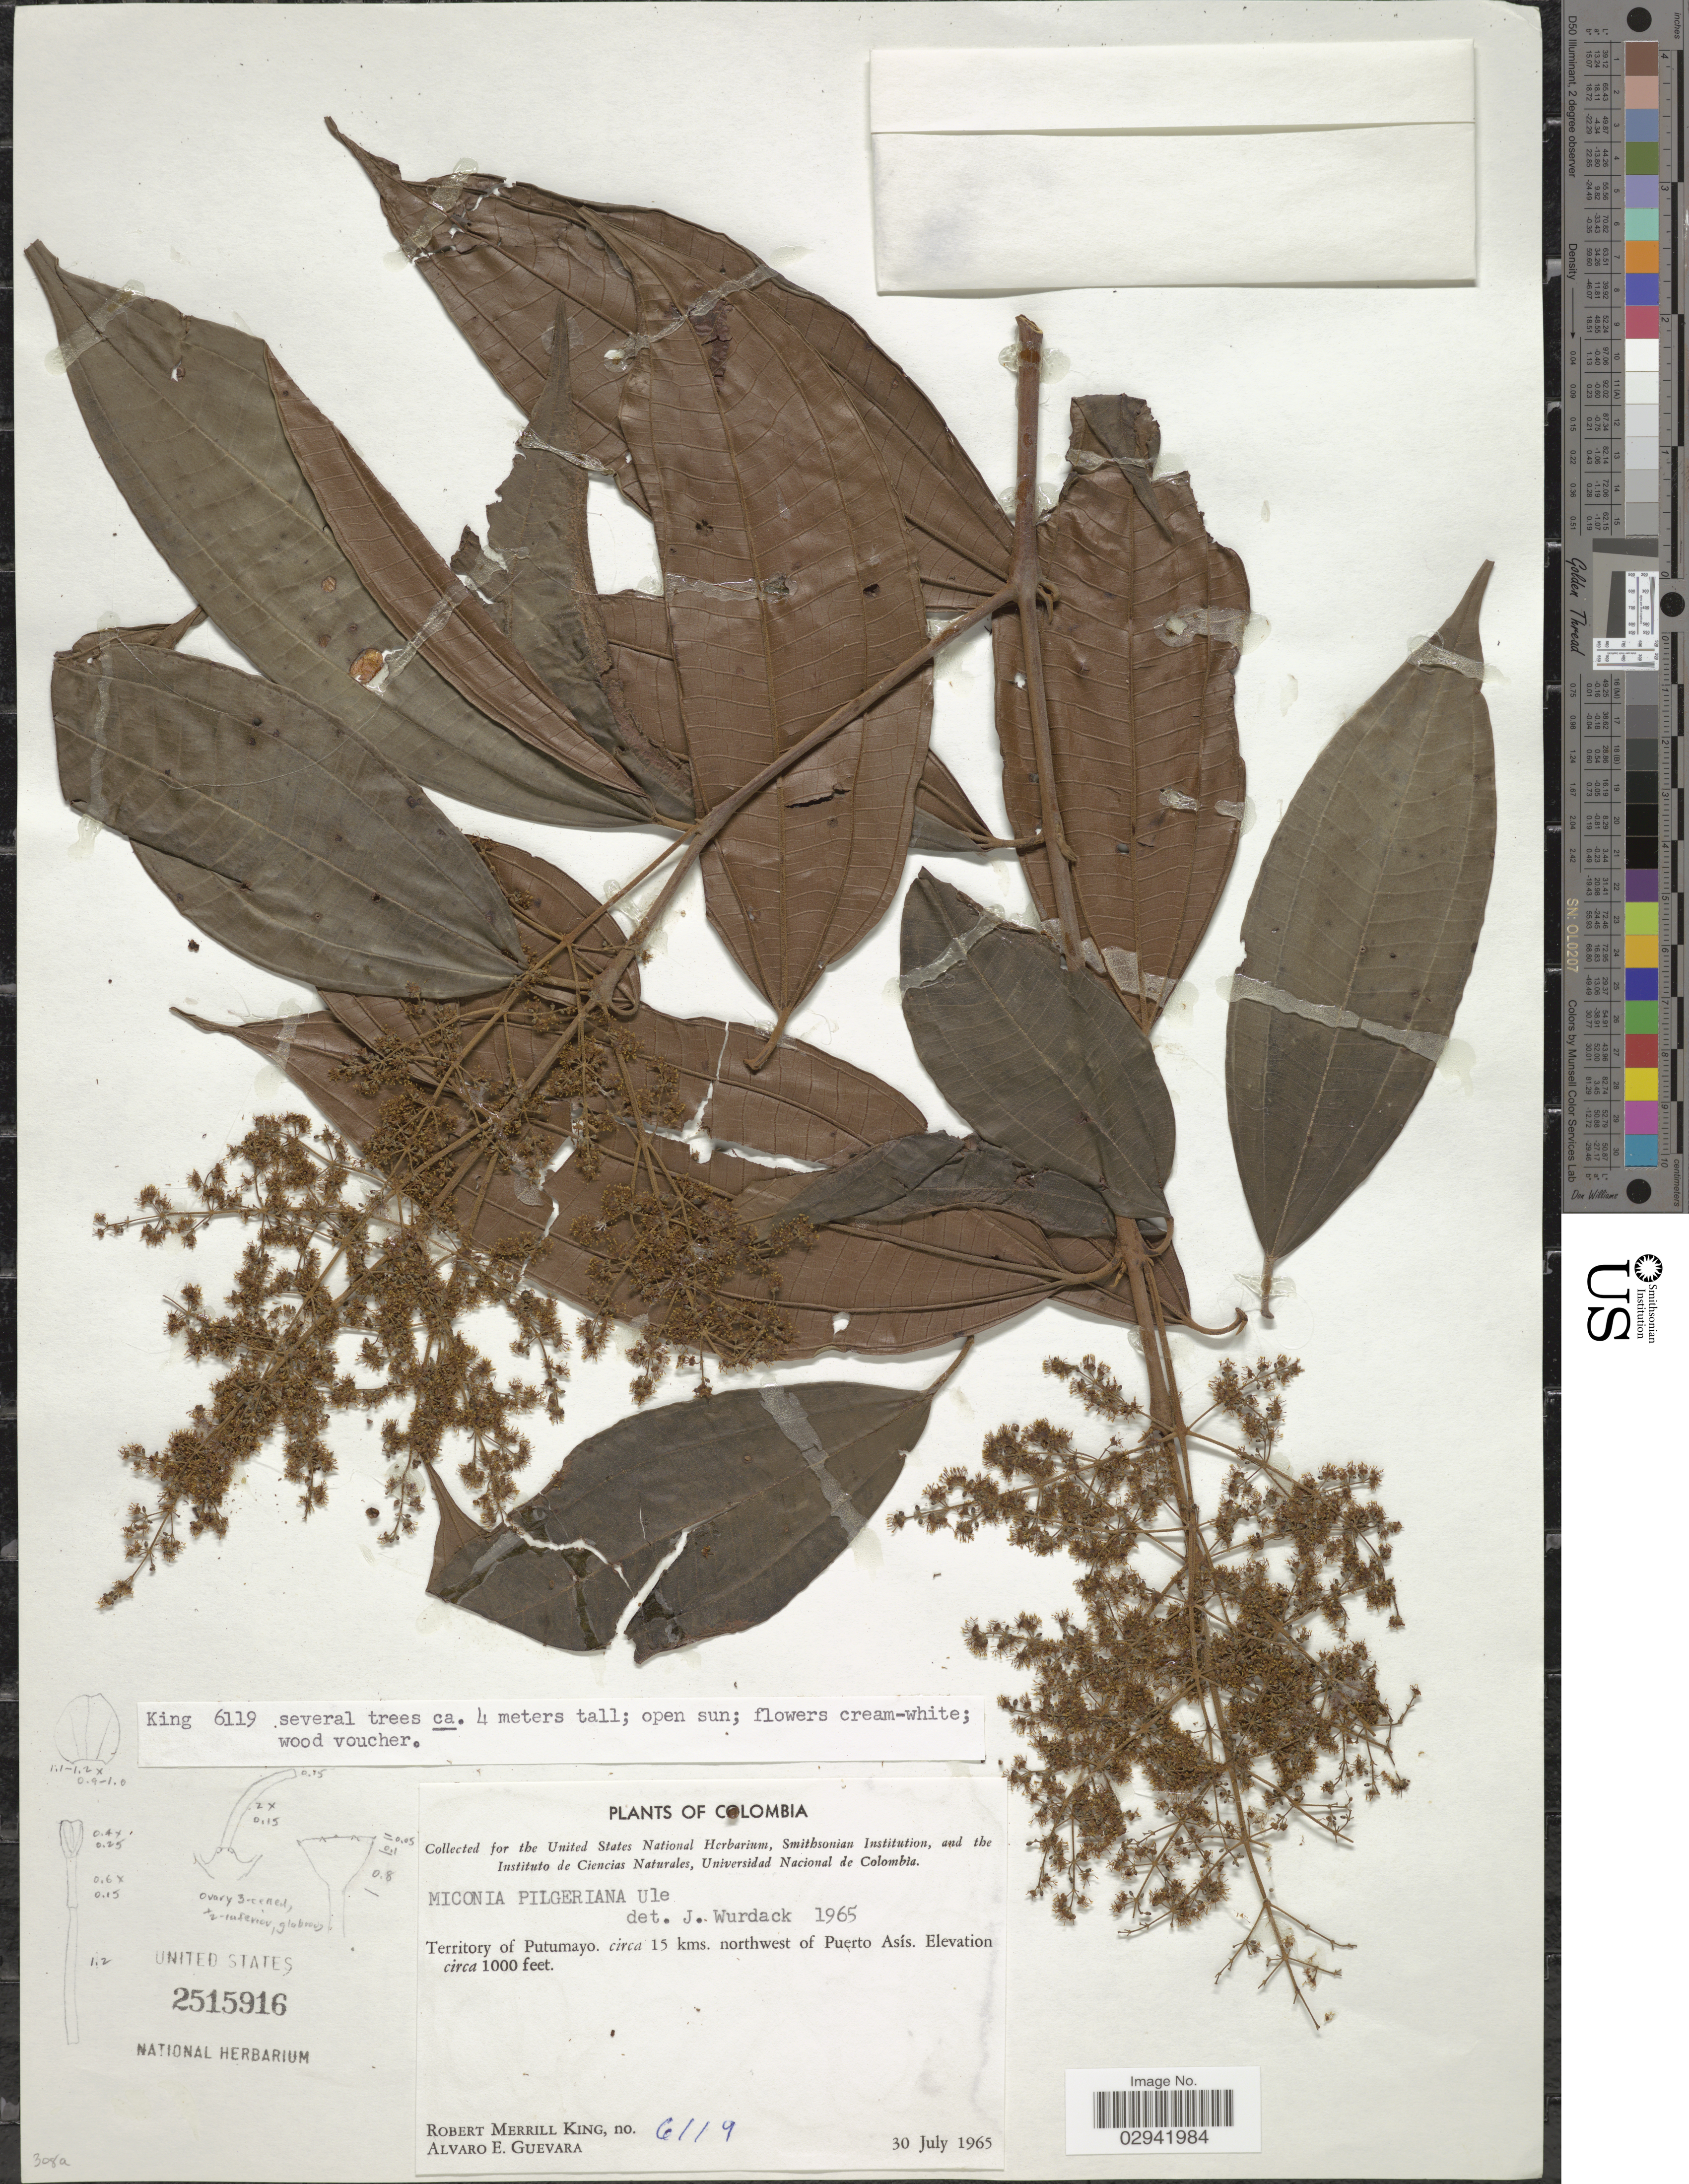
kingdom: Plantae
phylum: Tracheophyta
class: Magnoliopsida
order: Myrtales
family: Melastomataceae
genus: Miconia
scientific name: Miconia pilgeriana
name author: Ule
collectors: R. M. King & A. E. Guevara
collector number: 6119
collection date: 1965-07-30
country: Colombia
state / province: Putumayo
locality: Territory of Putumayo. circa 15 kms. northwest of Puerto Asís.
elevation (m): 305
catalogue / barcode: US 2515916